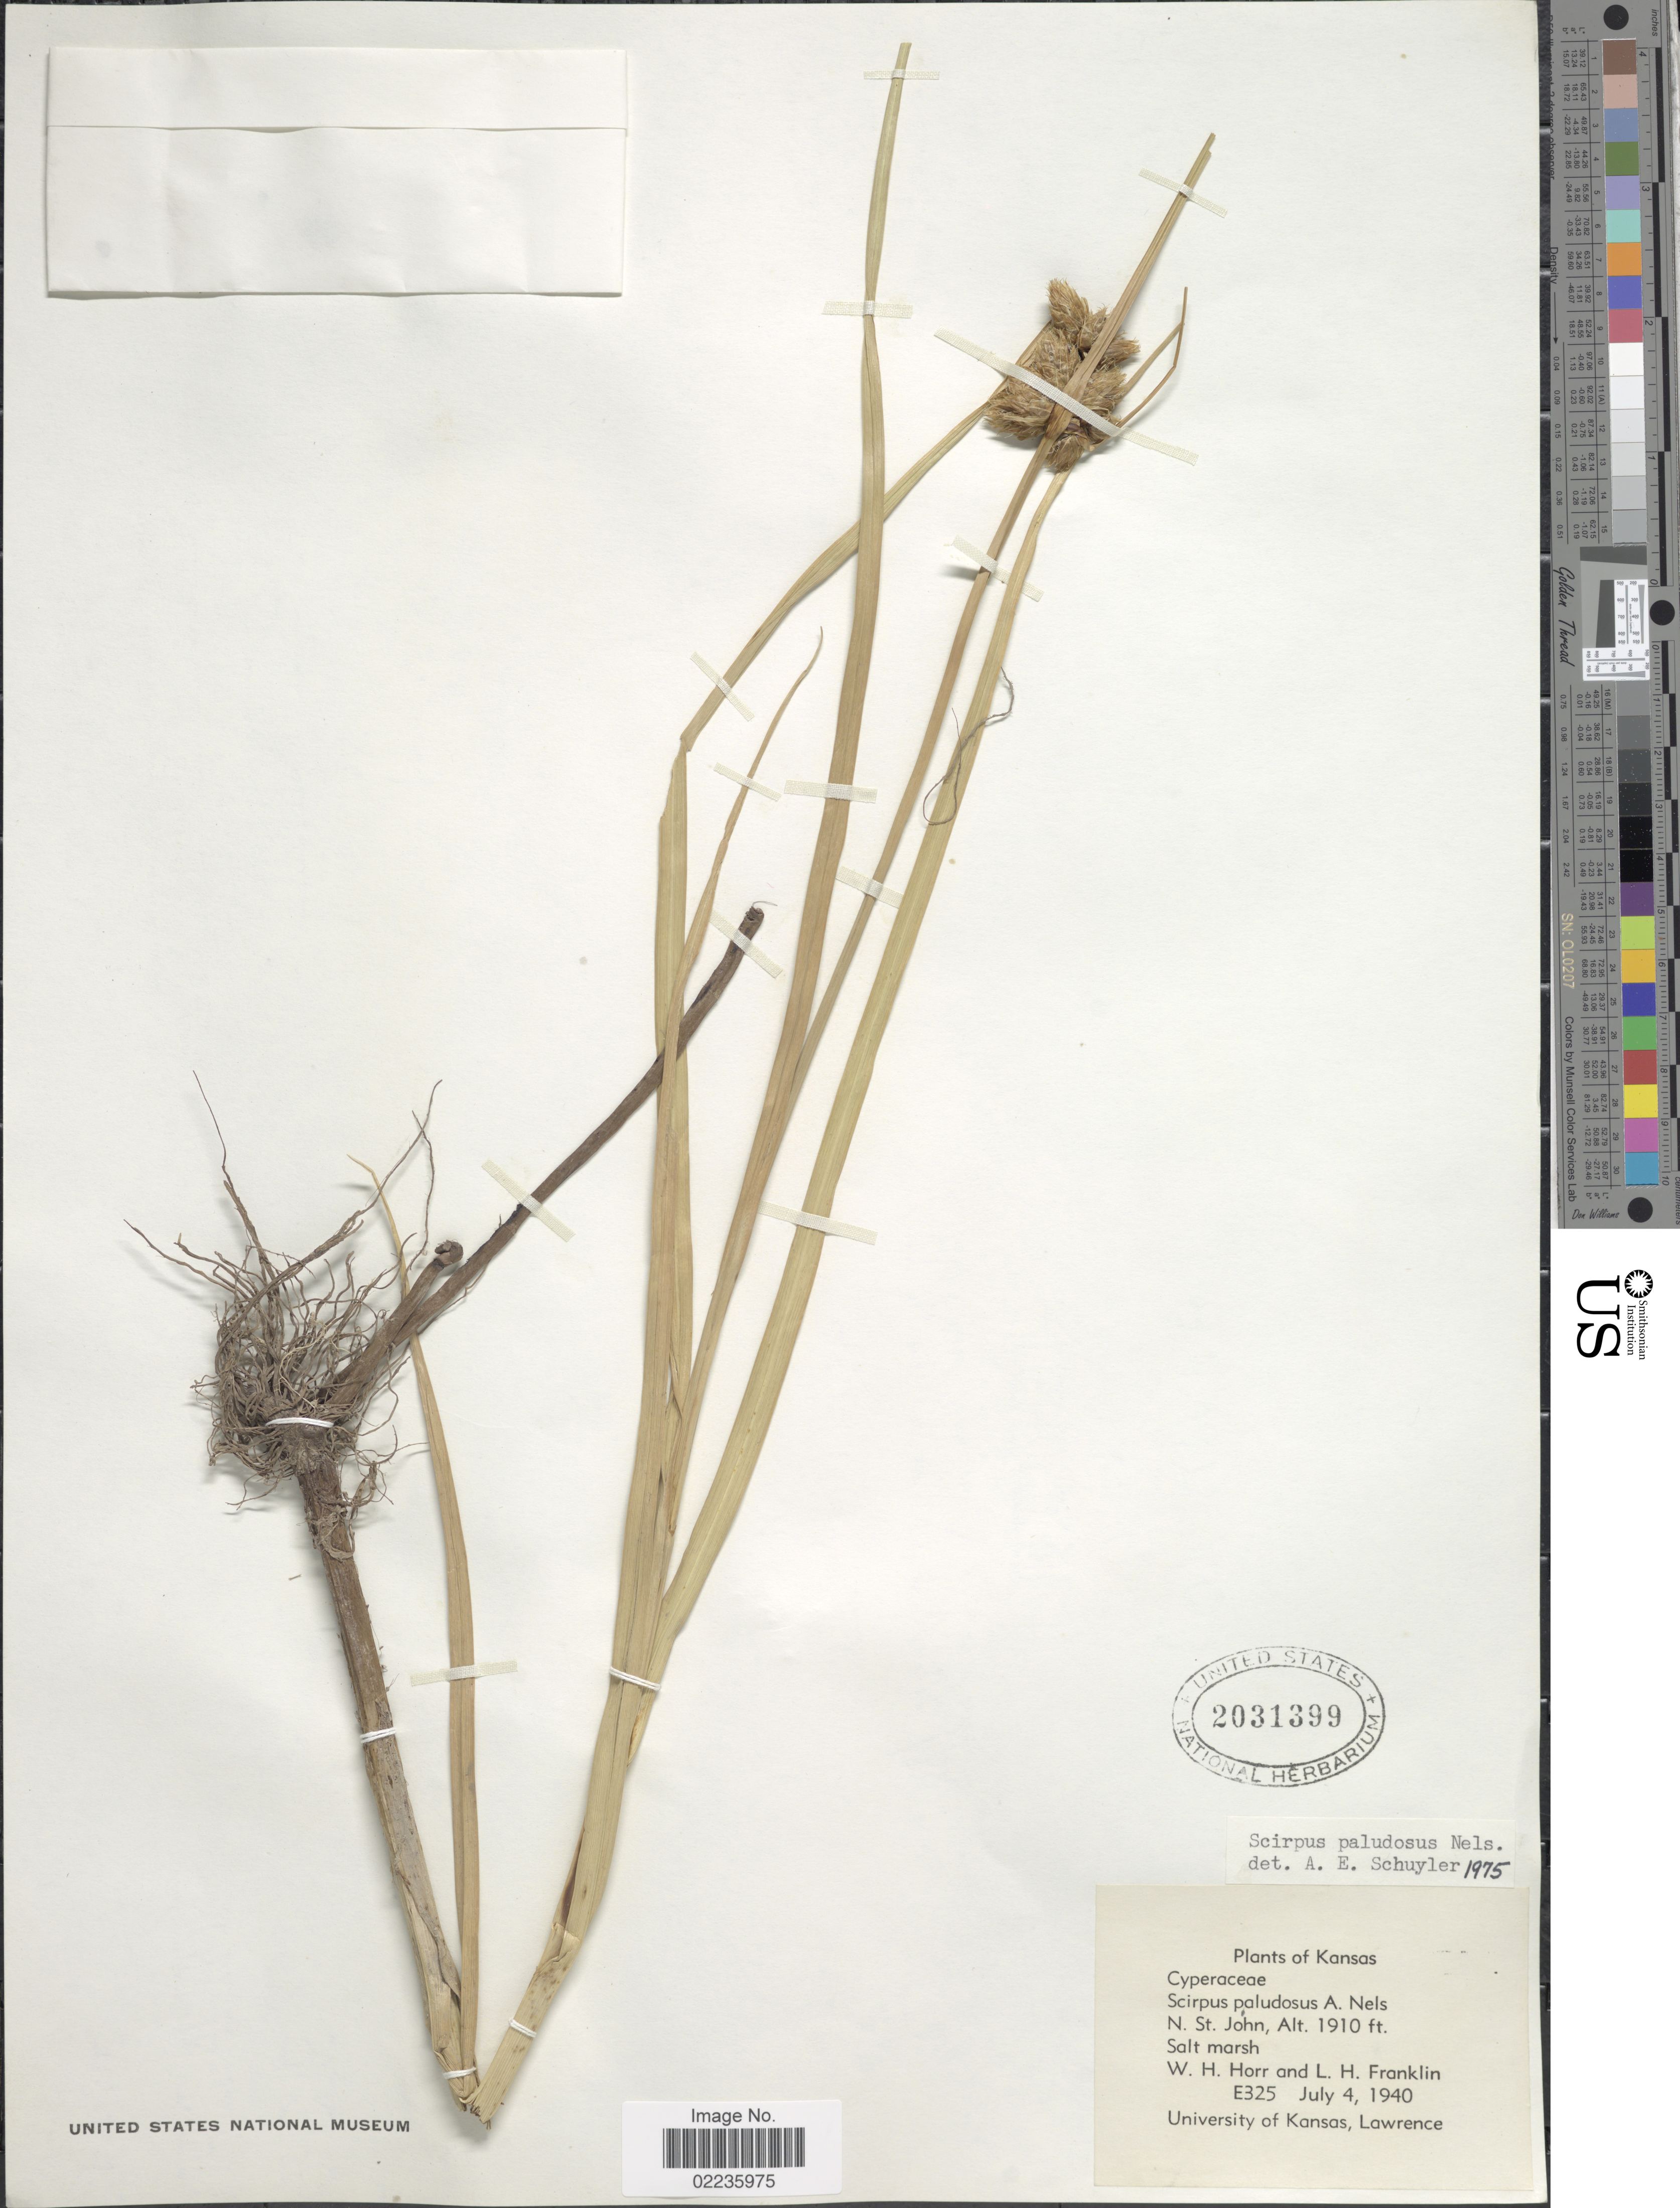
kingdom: Plantae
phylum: Tracheophyta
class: Liliopsida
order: Poales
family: Cyperaceae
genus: Bolboschoenus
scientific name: Bolboschoenus maritimus subsp. paludosus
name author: (A. Nelson) T. Koyama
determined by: Strong, M. T., (US), Smithsonian Institution - National Museum of Natural History (UNITED STATES)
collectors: W. H. Horr & L. H. Franklin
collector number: E325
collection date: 1940-07-04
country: United States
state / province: Kansas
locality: N. St. John. Salt marsh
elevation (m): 582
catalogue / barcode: US 2031399